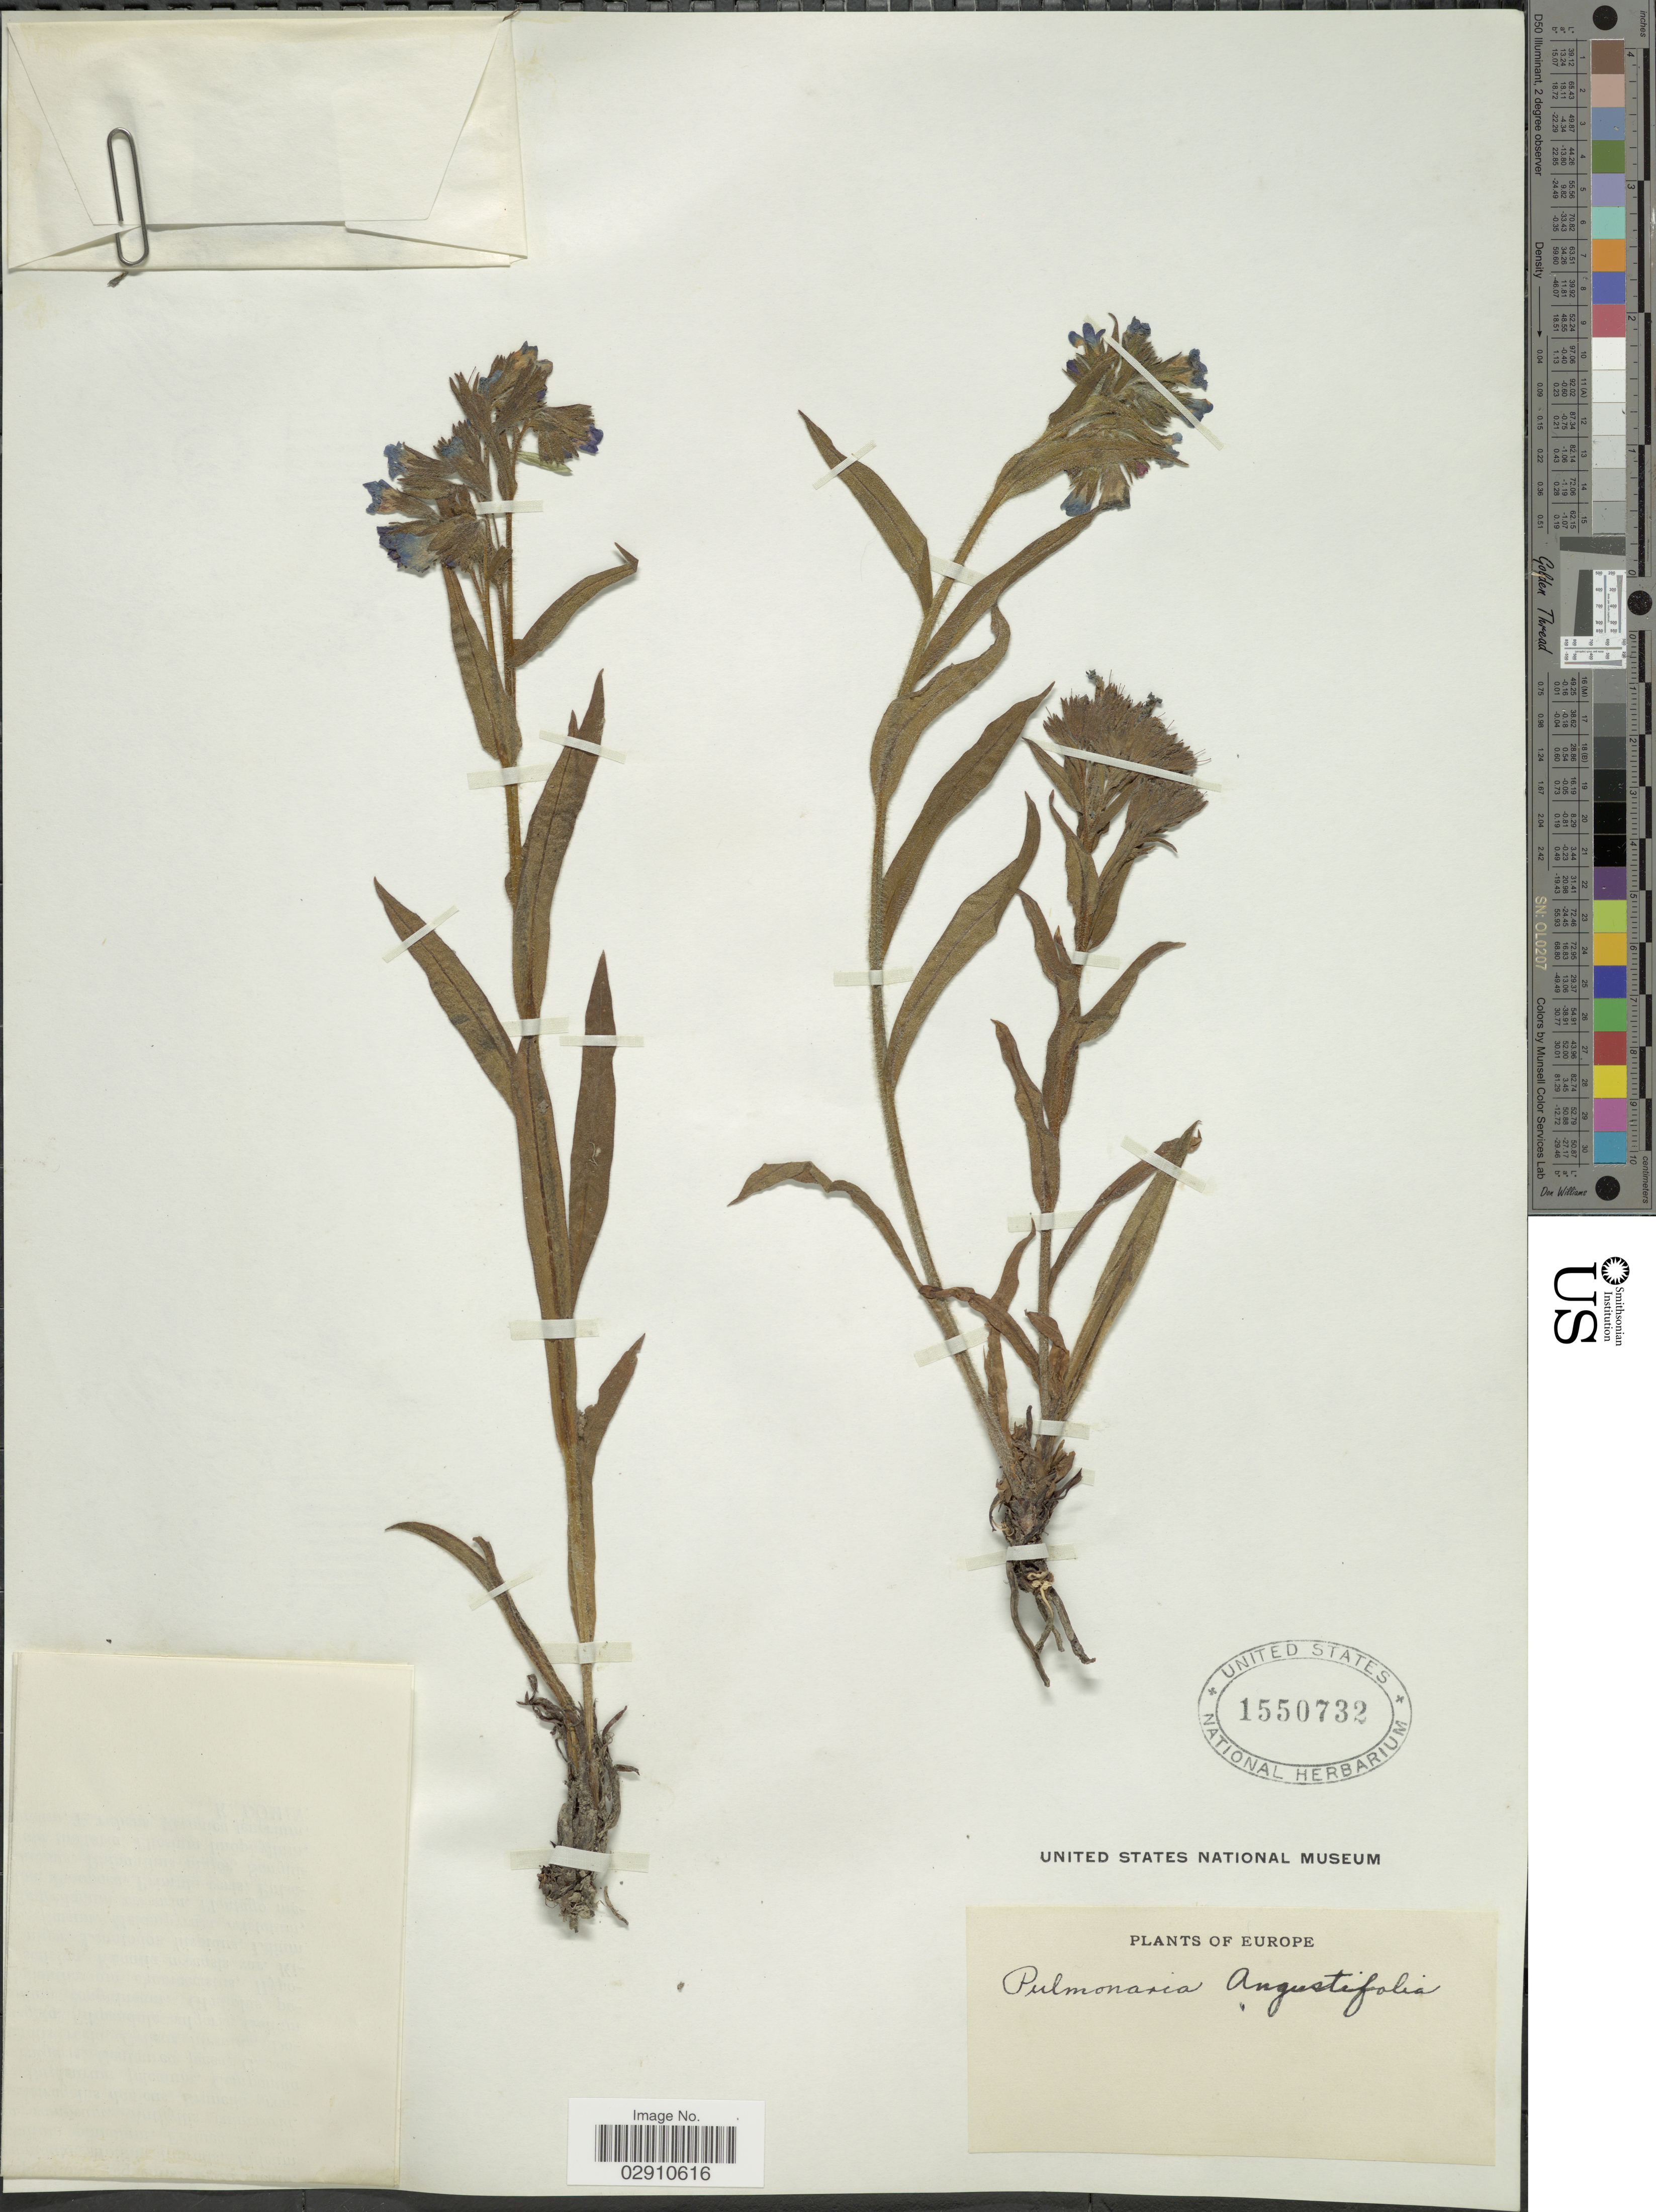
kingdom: Plantae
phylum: Tracheophyta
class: Magnoliopsida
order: Boraginales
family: Boraginaceae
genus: Pulmonaria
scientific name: Pulmonaria angustifolia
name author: L.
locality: Europe.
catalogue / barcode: US 1550732